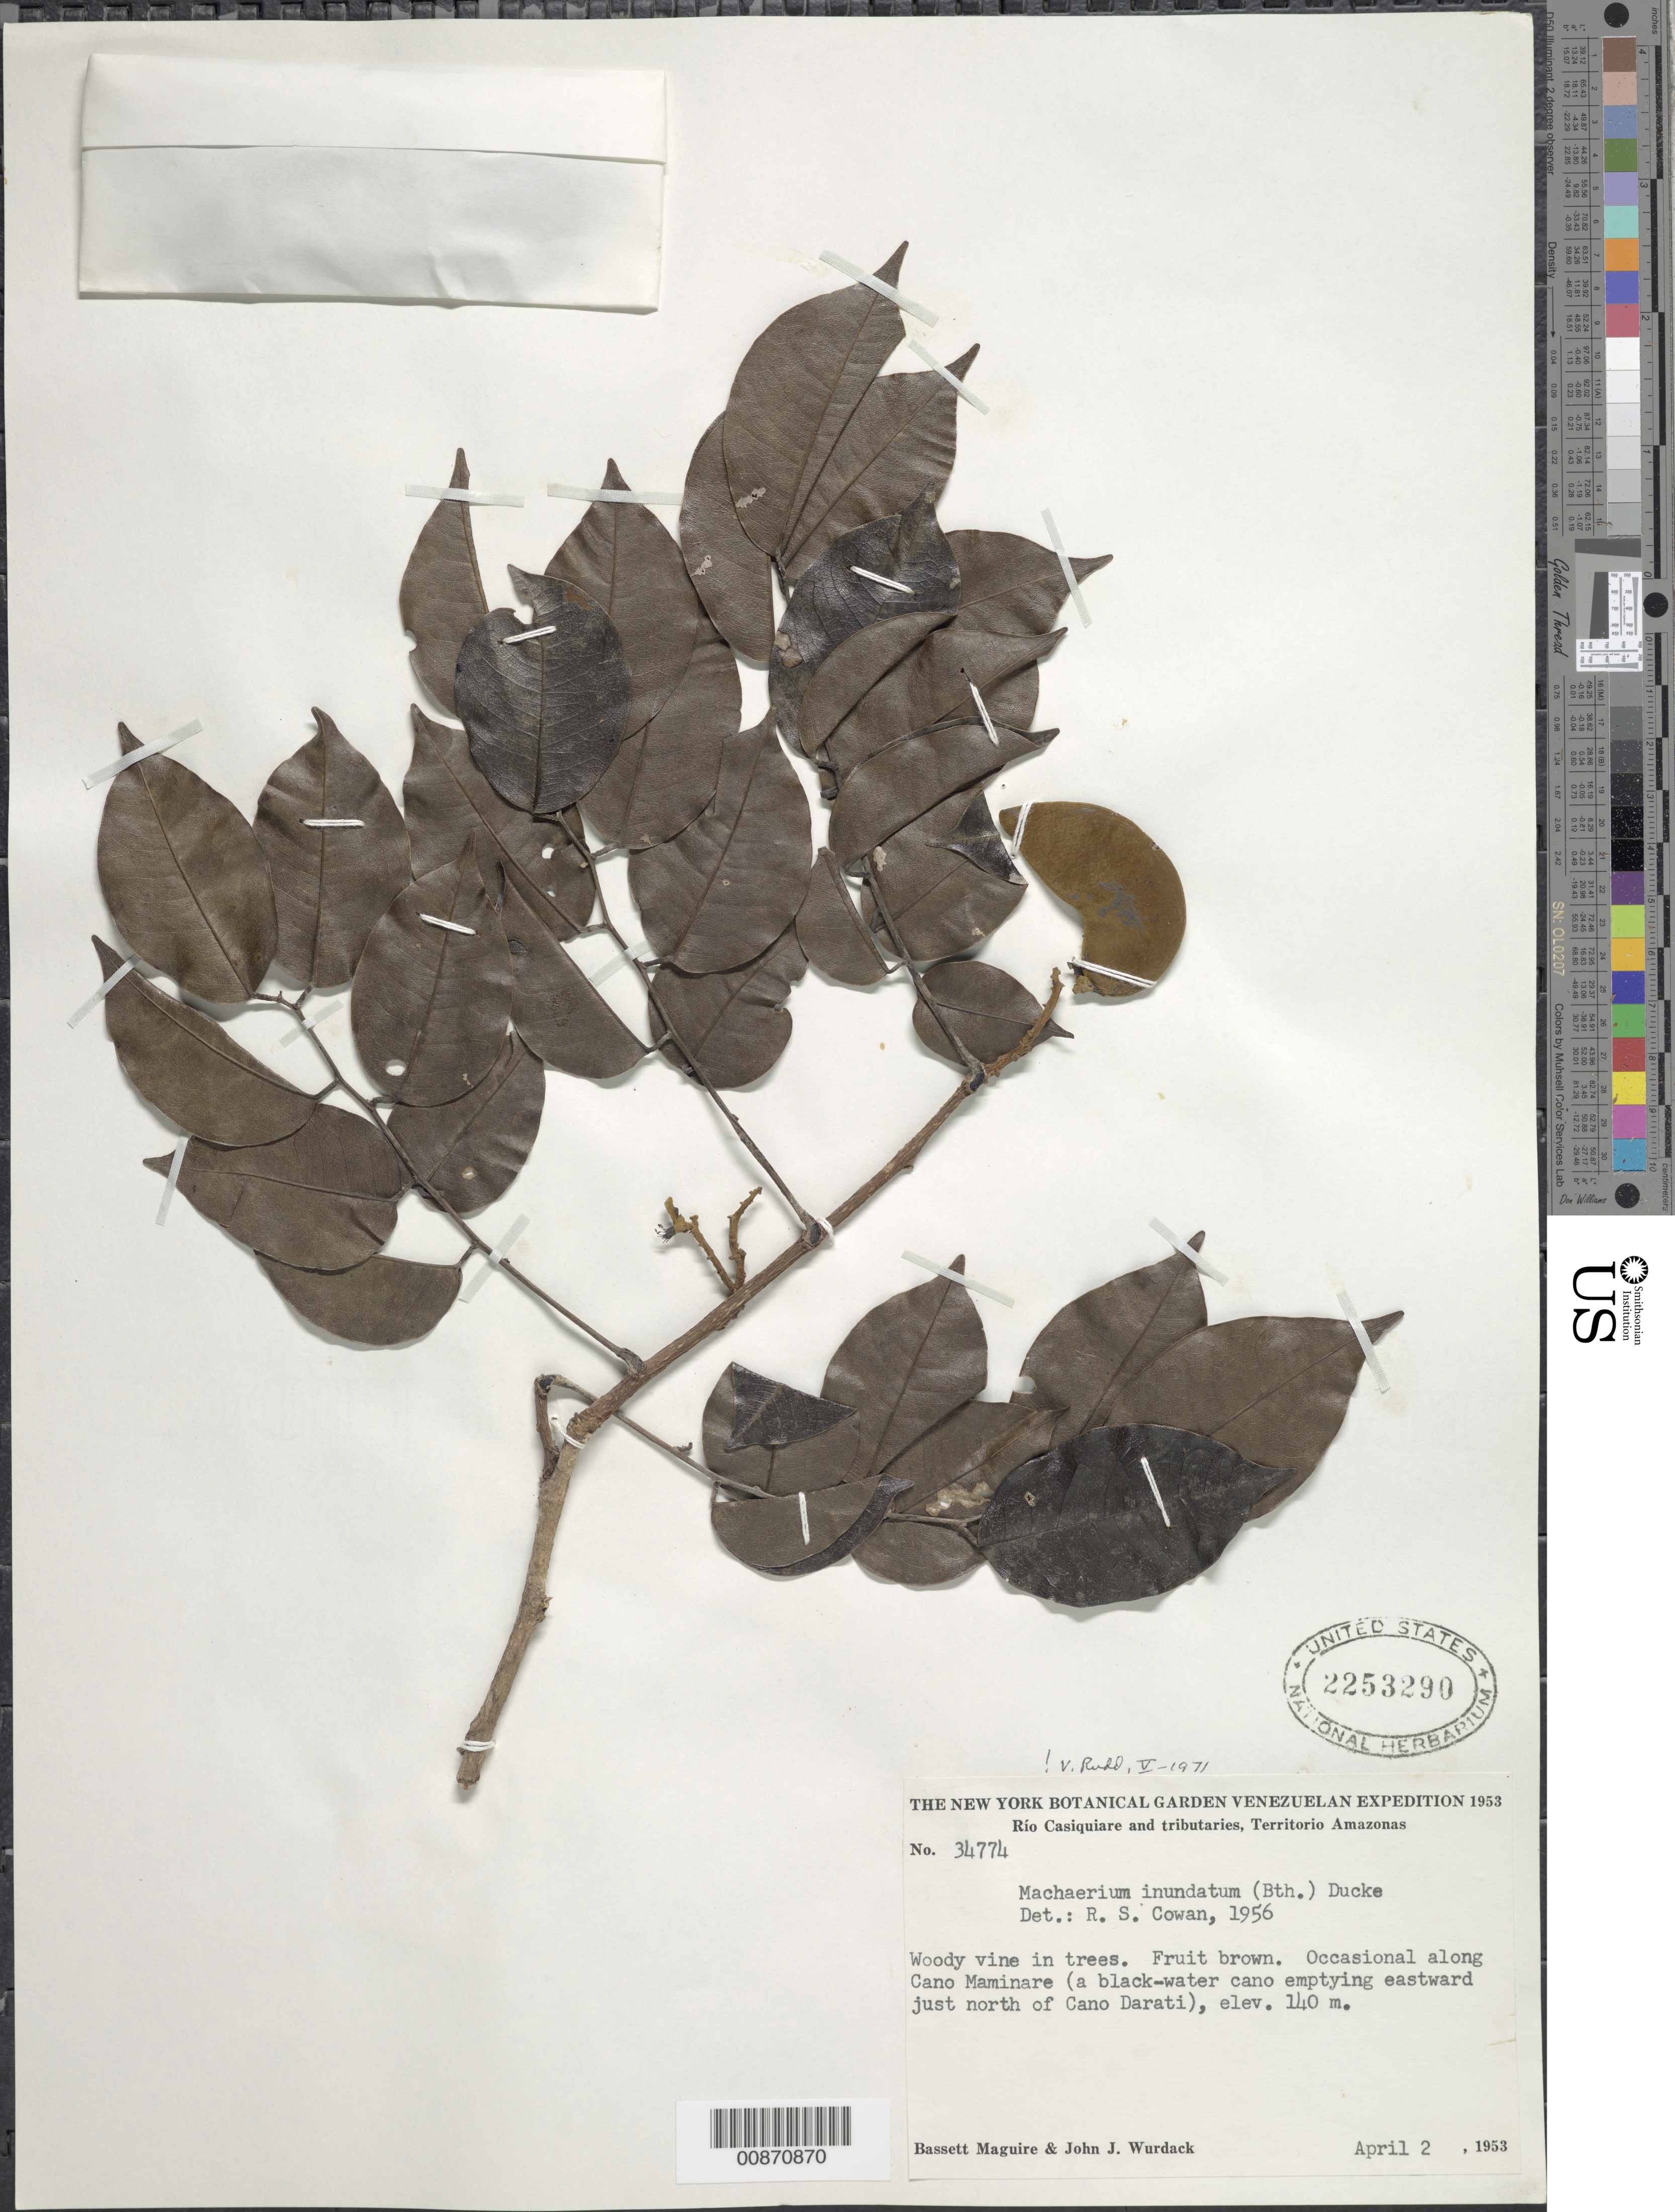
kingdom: Plantae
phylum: Tracheophyta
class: Magnoliopsida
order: Fabales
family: Fabaceae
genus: Machaerium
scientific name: Machaerium inundatum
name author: (Mart. ex Benth.) Ducke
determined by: Rudd, V. E.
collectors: B. Maguire & J. J. Wurdack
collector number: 34774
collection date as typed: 2-Apr-53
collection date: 1953-04-02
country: Venezuela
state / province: Amazonas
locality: Río Casiquiare, Caño Maminare, emptying eastward, just north of Caño Darati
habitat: In trees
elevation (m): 140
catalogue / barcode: US 2253290